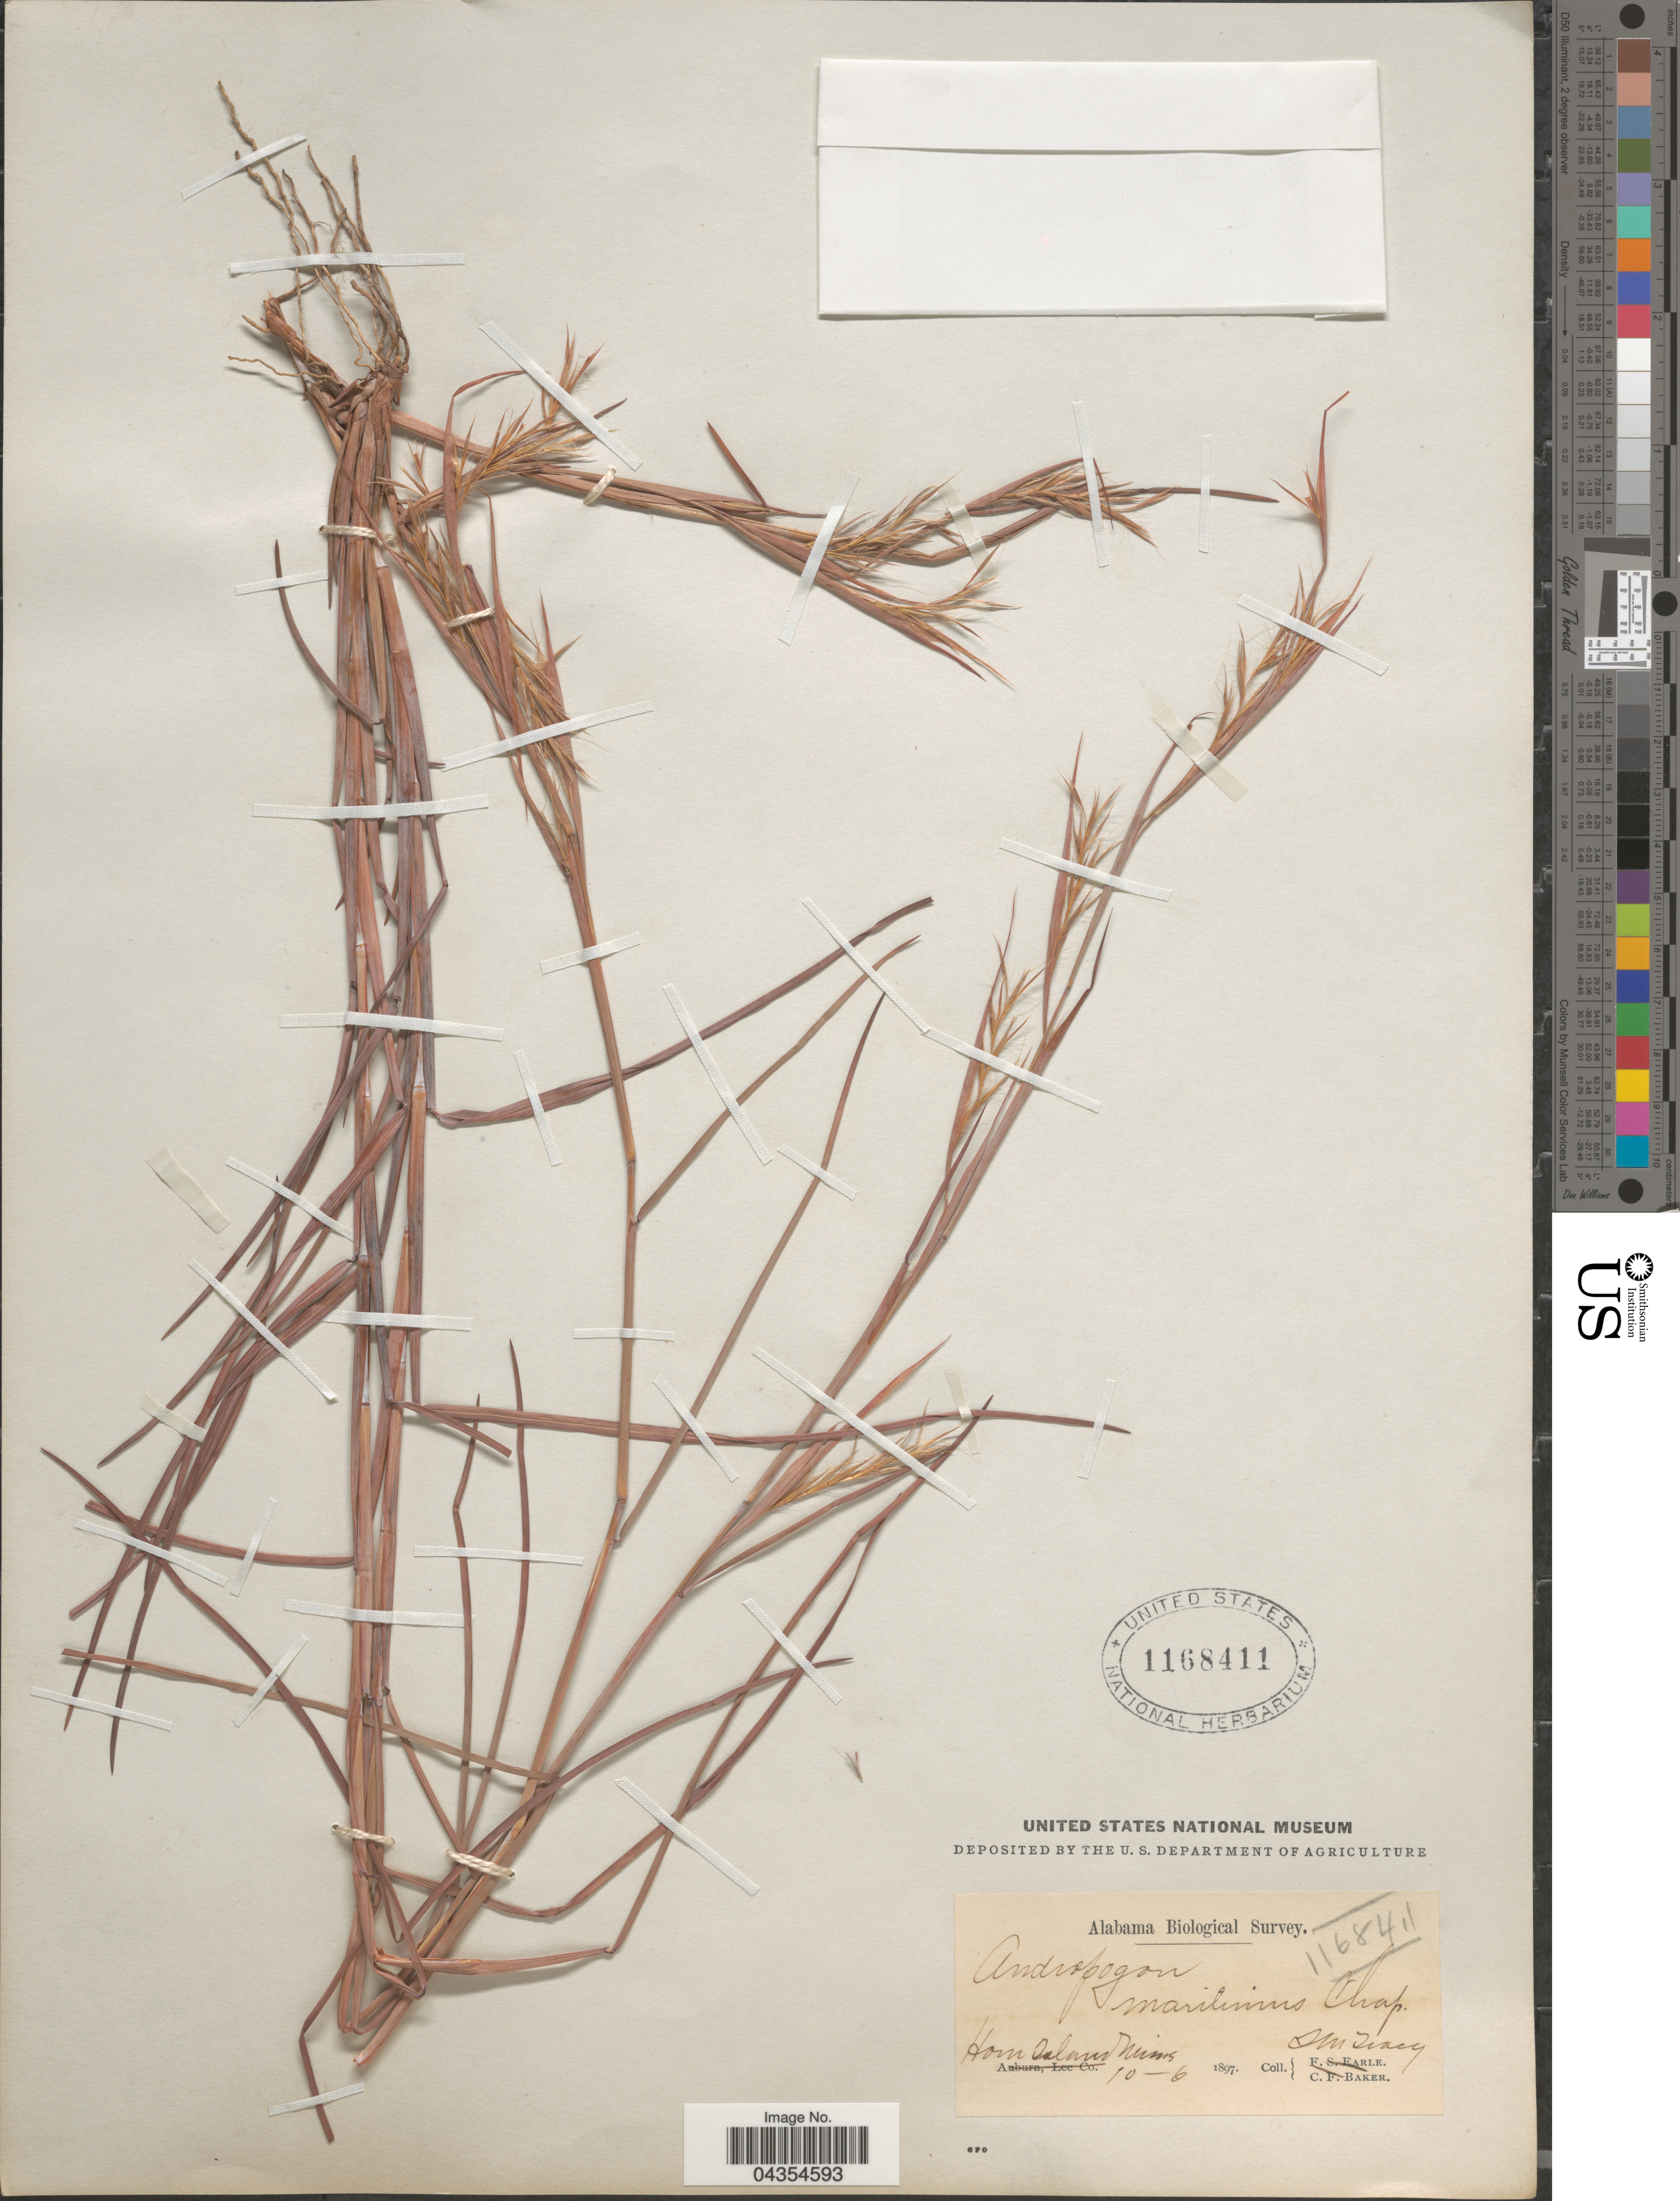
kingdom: Plantae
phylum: Tracheophyta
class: Liliopsida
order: Poales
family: Poaceae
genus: Schizachyrium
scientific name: Schizachyrium maritimum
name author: (Chapm.) Nash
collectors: S. M. Tracy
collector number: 684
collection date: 1897-10-06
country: United States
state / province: Mississippi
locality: Alabama Biological Survey. Horn Island.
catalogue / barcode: US 1168411